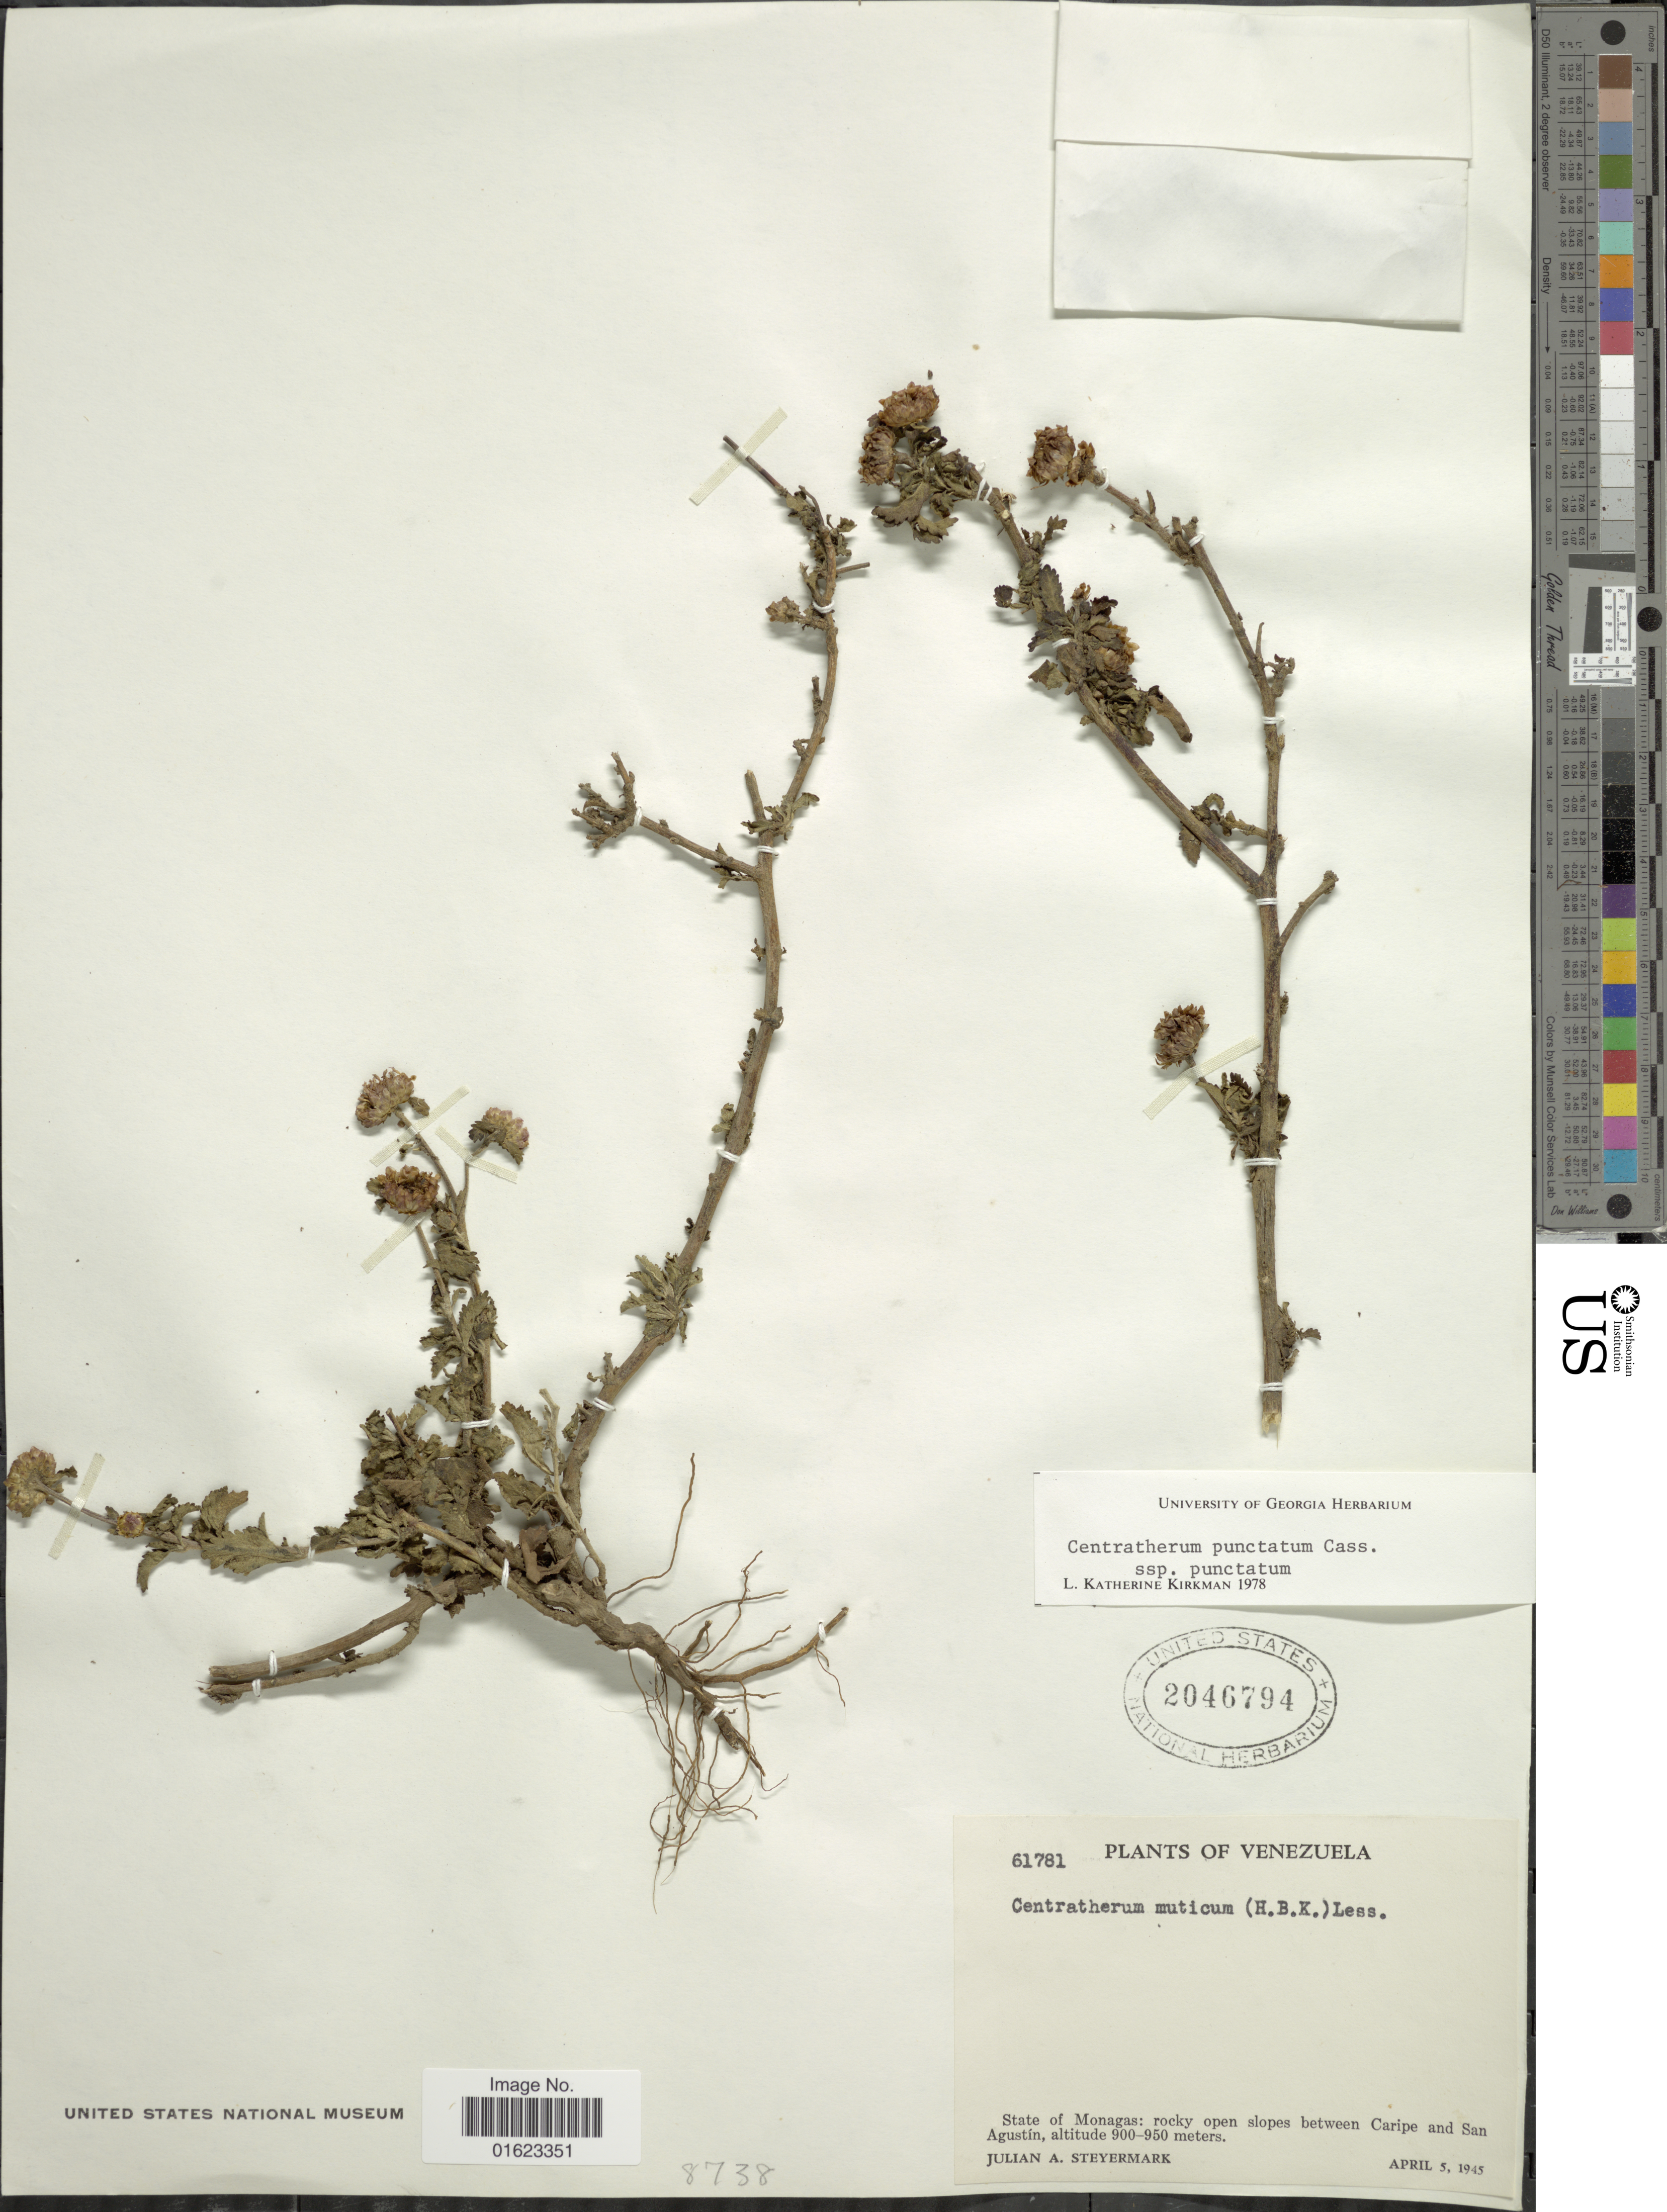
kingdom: Plantae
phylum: Tracheophyta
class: Magnoliopsida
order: Asterales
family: Asteraceae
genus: Centratherum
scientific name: Centratherum punctatum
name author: Cass.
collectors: J. Steyermark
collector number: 61781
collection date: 1945-04-05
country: Venezuela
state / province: Monagas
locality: Venezuela, State of Monagas: rocky open slopes between Caripe and San Agustin.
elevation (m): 900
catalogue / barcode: US 2046794